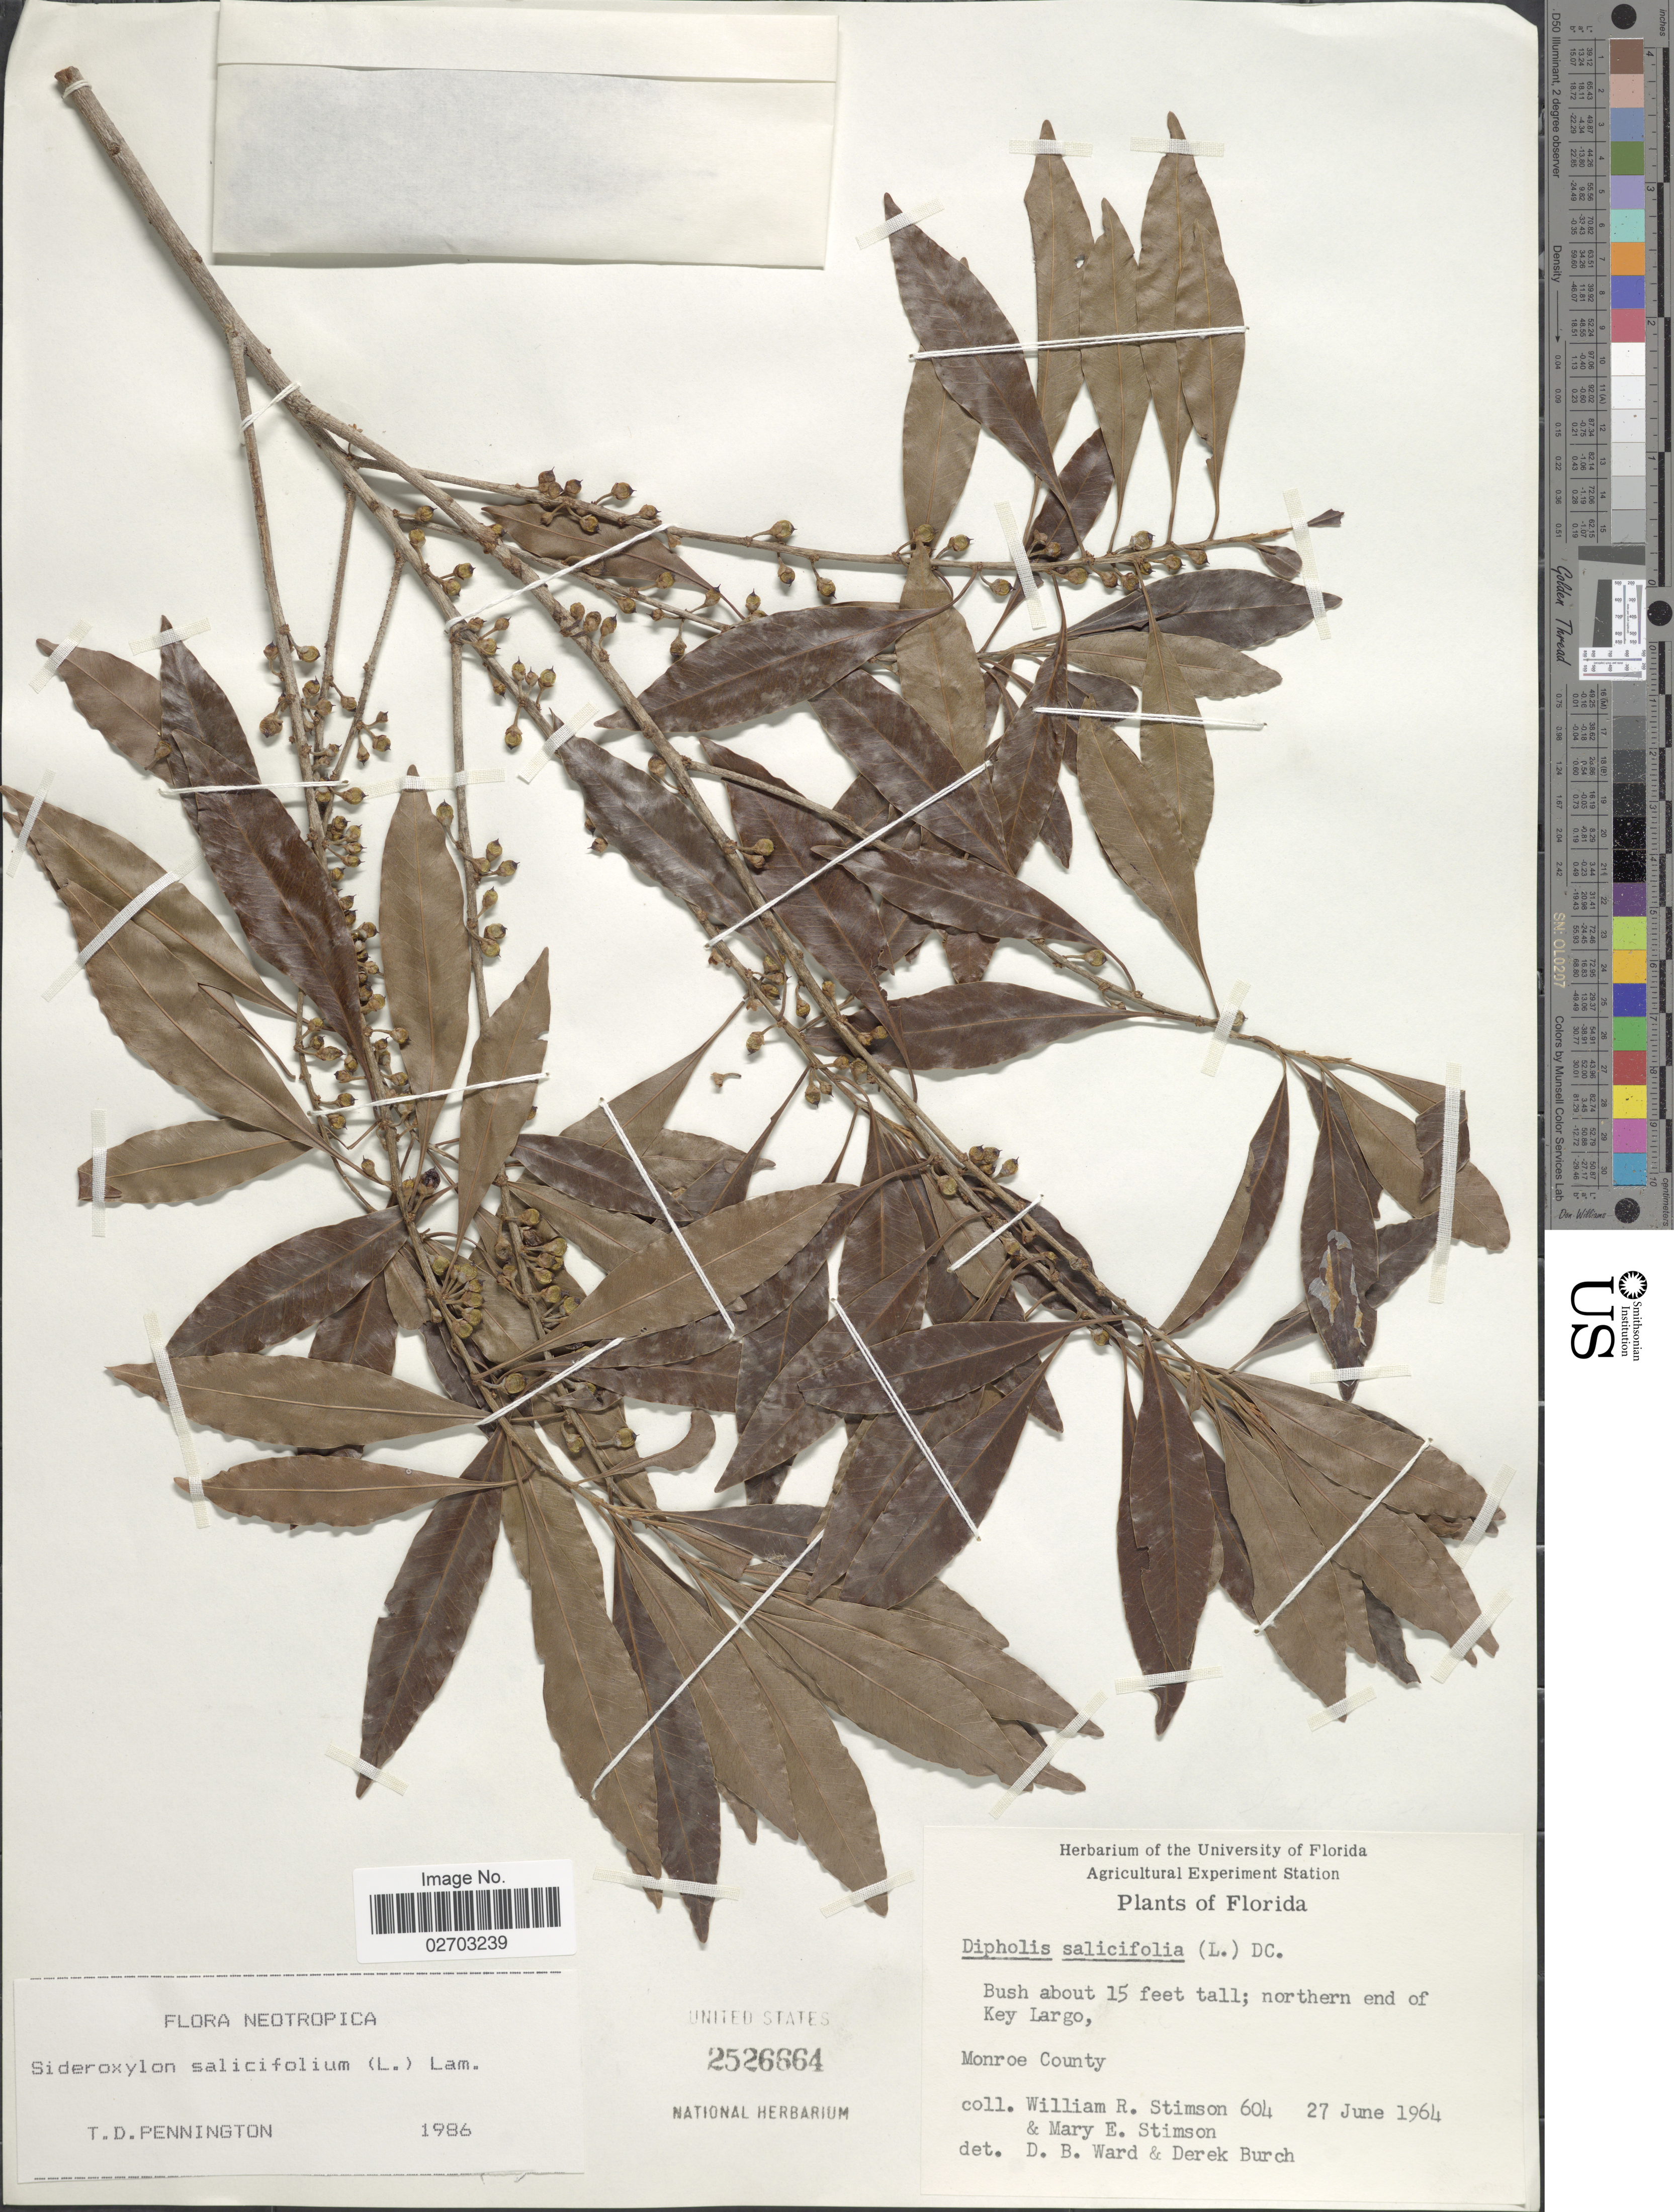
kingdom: Plantae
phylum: Tracheophyta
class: Magnoliopsida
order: Ericales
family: Sapotaceae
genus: Sideroxylon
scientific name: Sideroxylon salicifolium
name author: (L.) Lam.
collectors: W. R. Stimson & M. E. Stimson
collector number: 604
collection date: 1964-06-27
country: United States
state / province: Florida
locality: Northern end of Key Largo, Monroe County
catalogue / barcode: US 2526664